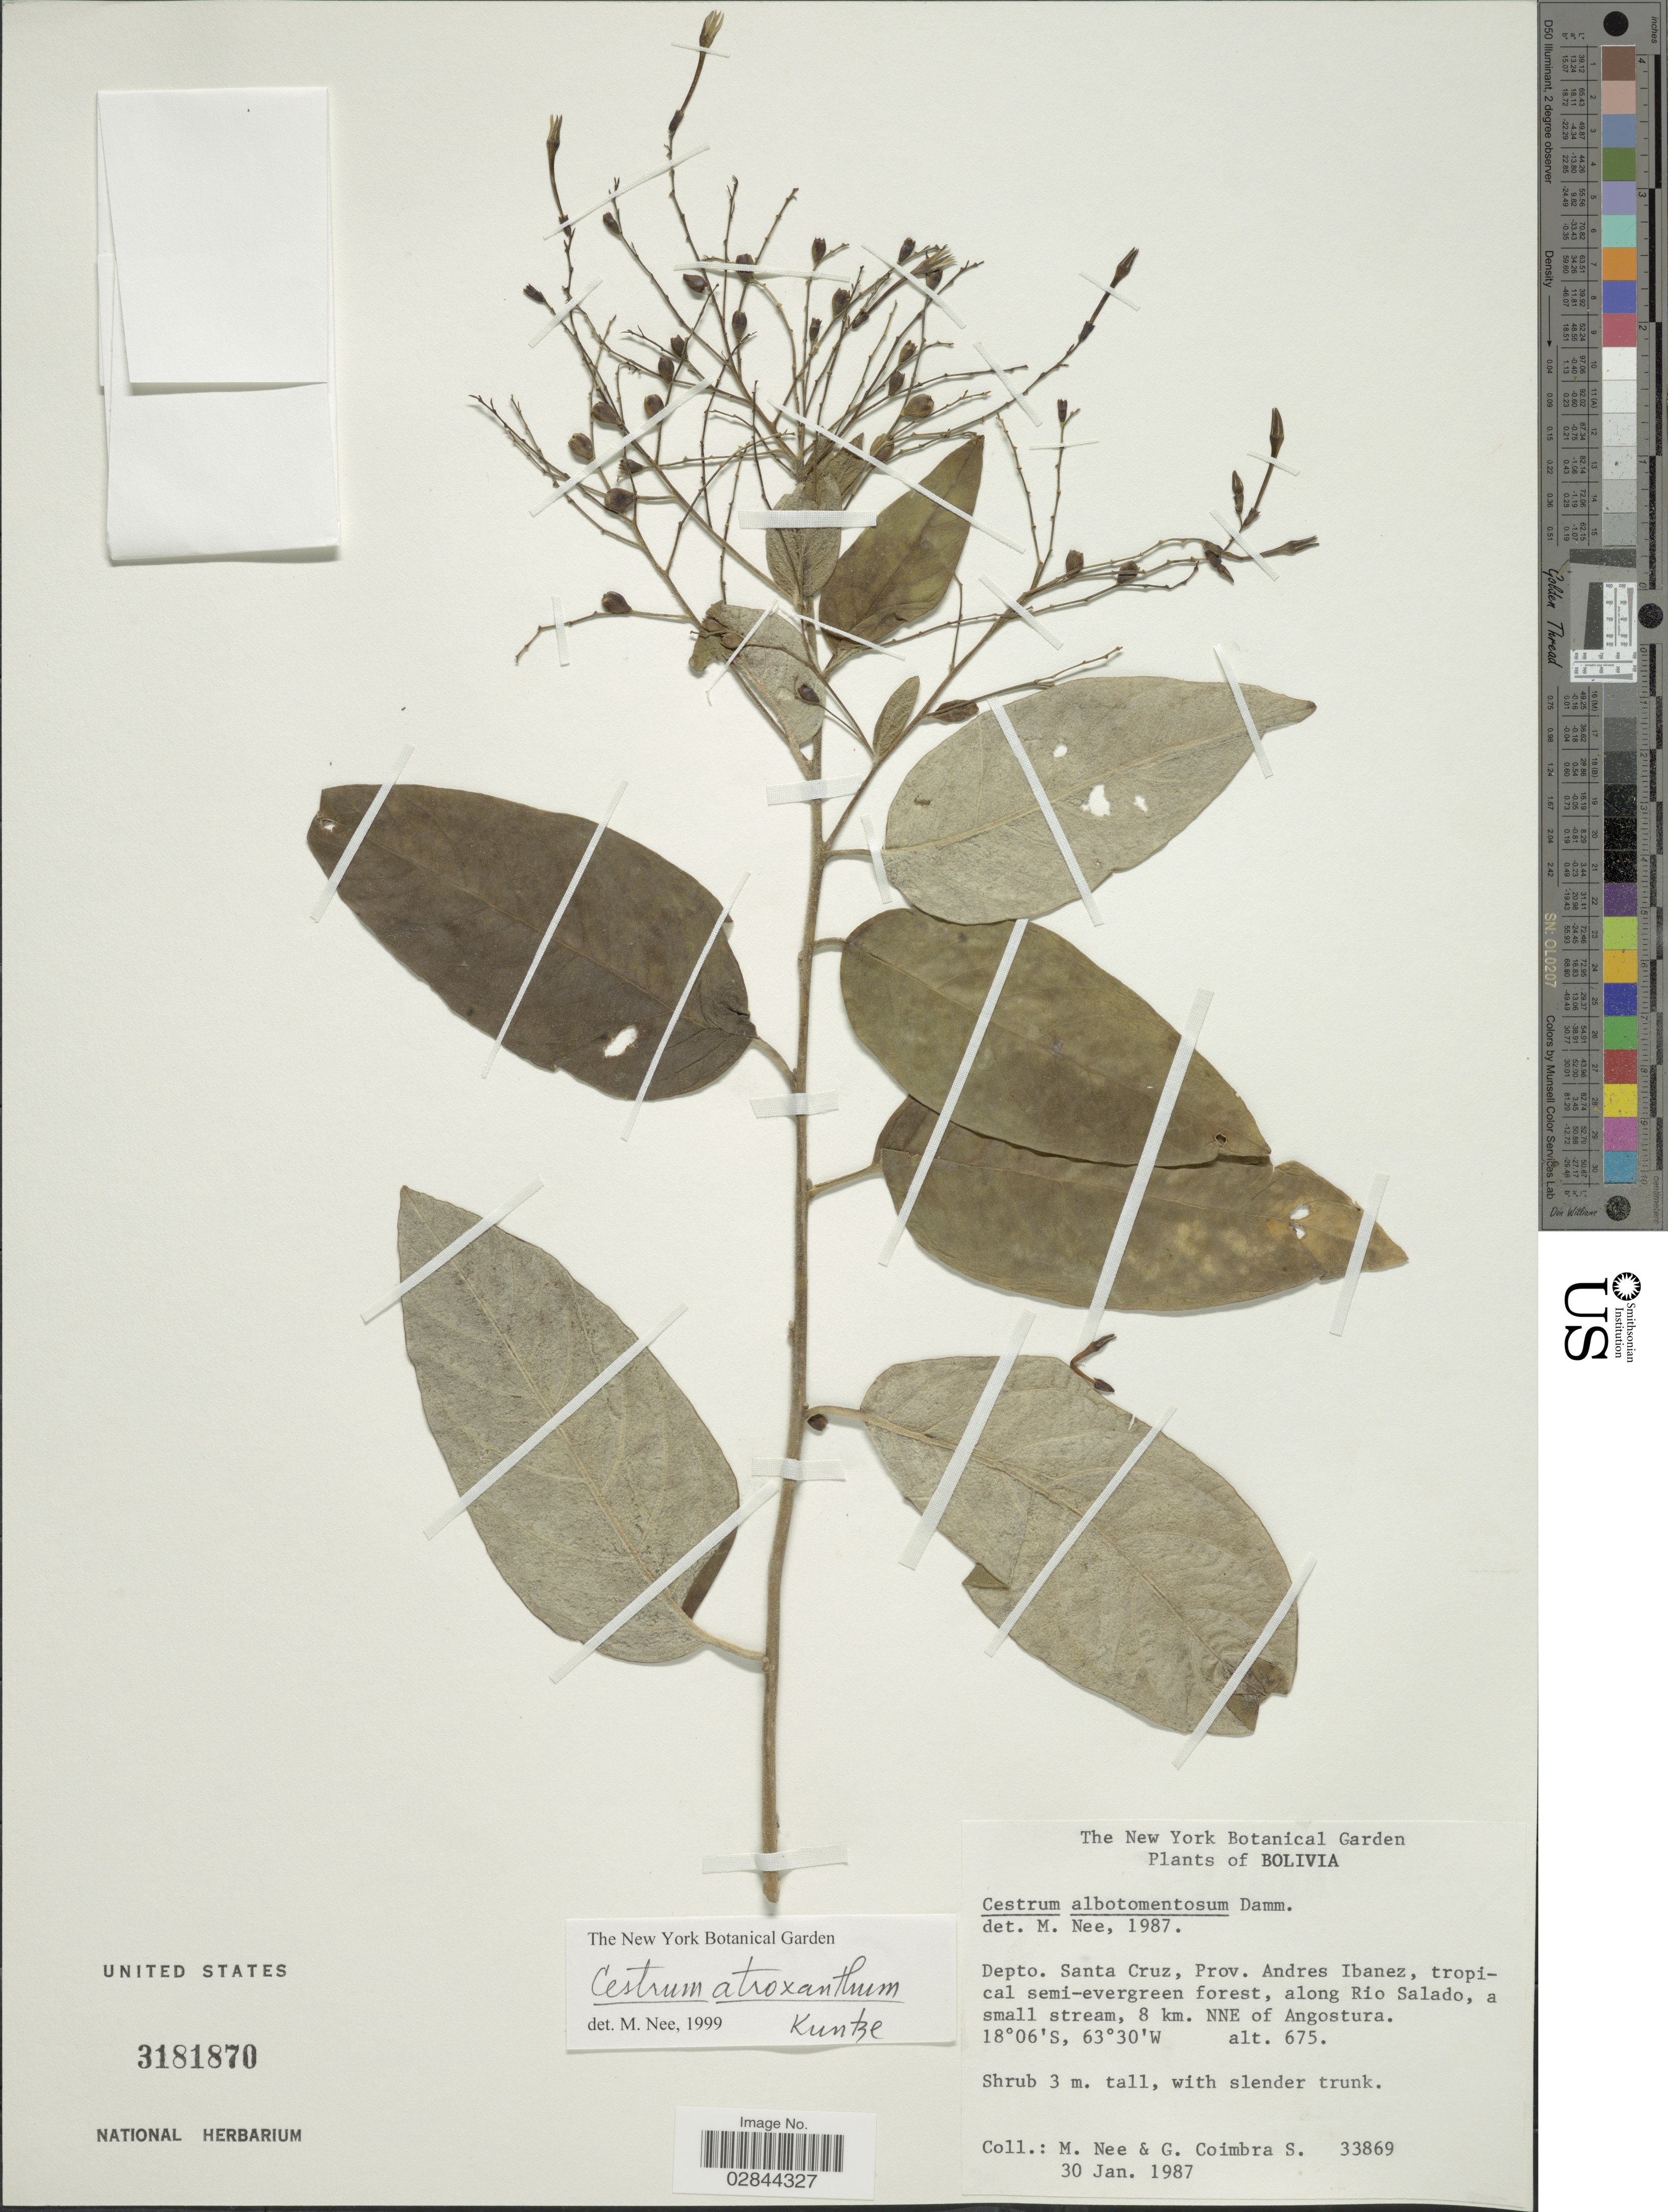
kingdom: Plantae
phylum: Tracheophyta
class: Magnoliopsida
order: Solanales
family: Solanaceae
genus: Cestrum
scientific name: Cestrum atroxanthum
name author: Kuntze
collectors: M. Nee & G. Coimbra S.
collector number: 33869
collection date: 1987-01-30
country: Bolivia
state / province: Santa Cruz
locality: Prov. Andres Ibanez, tropical semi-evergreen forest, along Rio Salado, a small stream, 8 km. NNE of Angostura.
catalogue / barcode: US 3181870